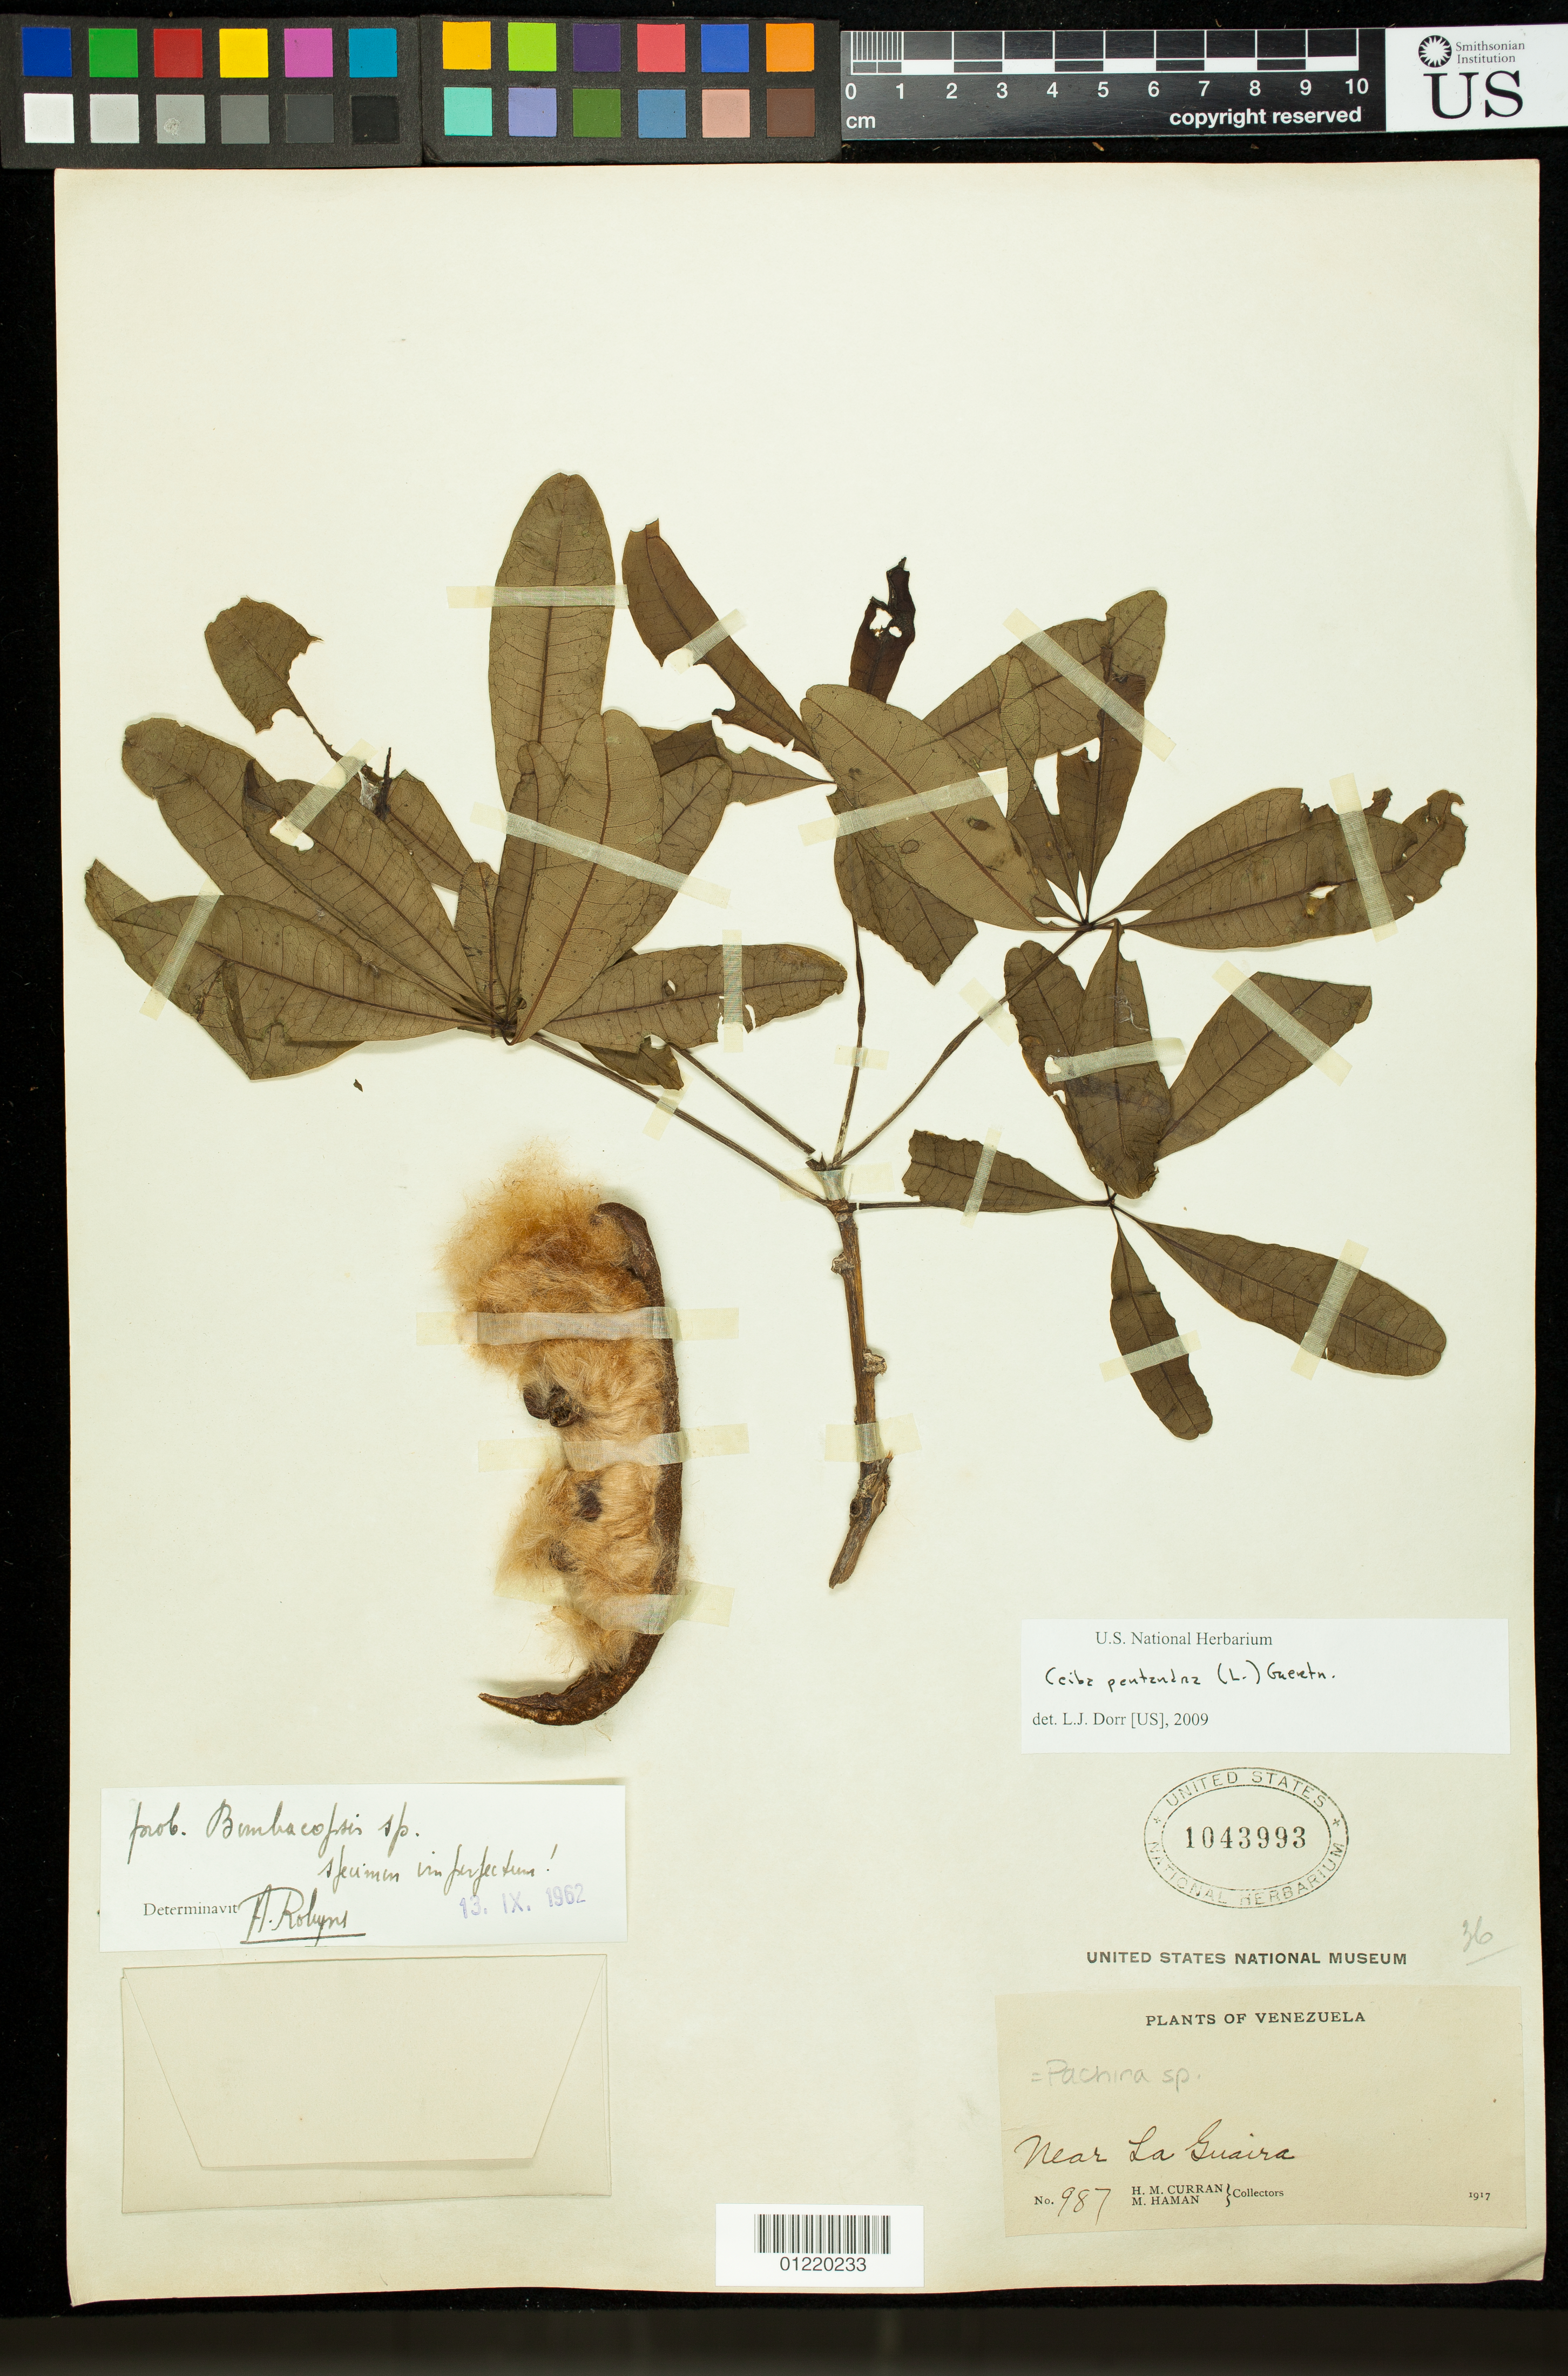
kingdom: Plantae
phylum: Tracheophyta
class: Magnoliopsida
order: Malvales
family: Malvaceae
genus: Ceiba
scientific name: Ceiba pentandra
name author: (L.) Gaertn.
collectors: M. Haman & H. M. Curran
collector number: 987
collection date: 1917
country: Venezuela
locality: Near La Guaira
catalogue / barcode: US 1043993